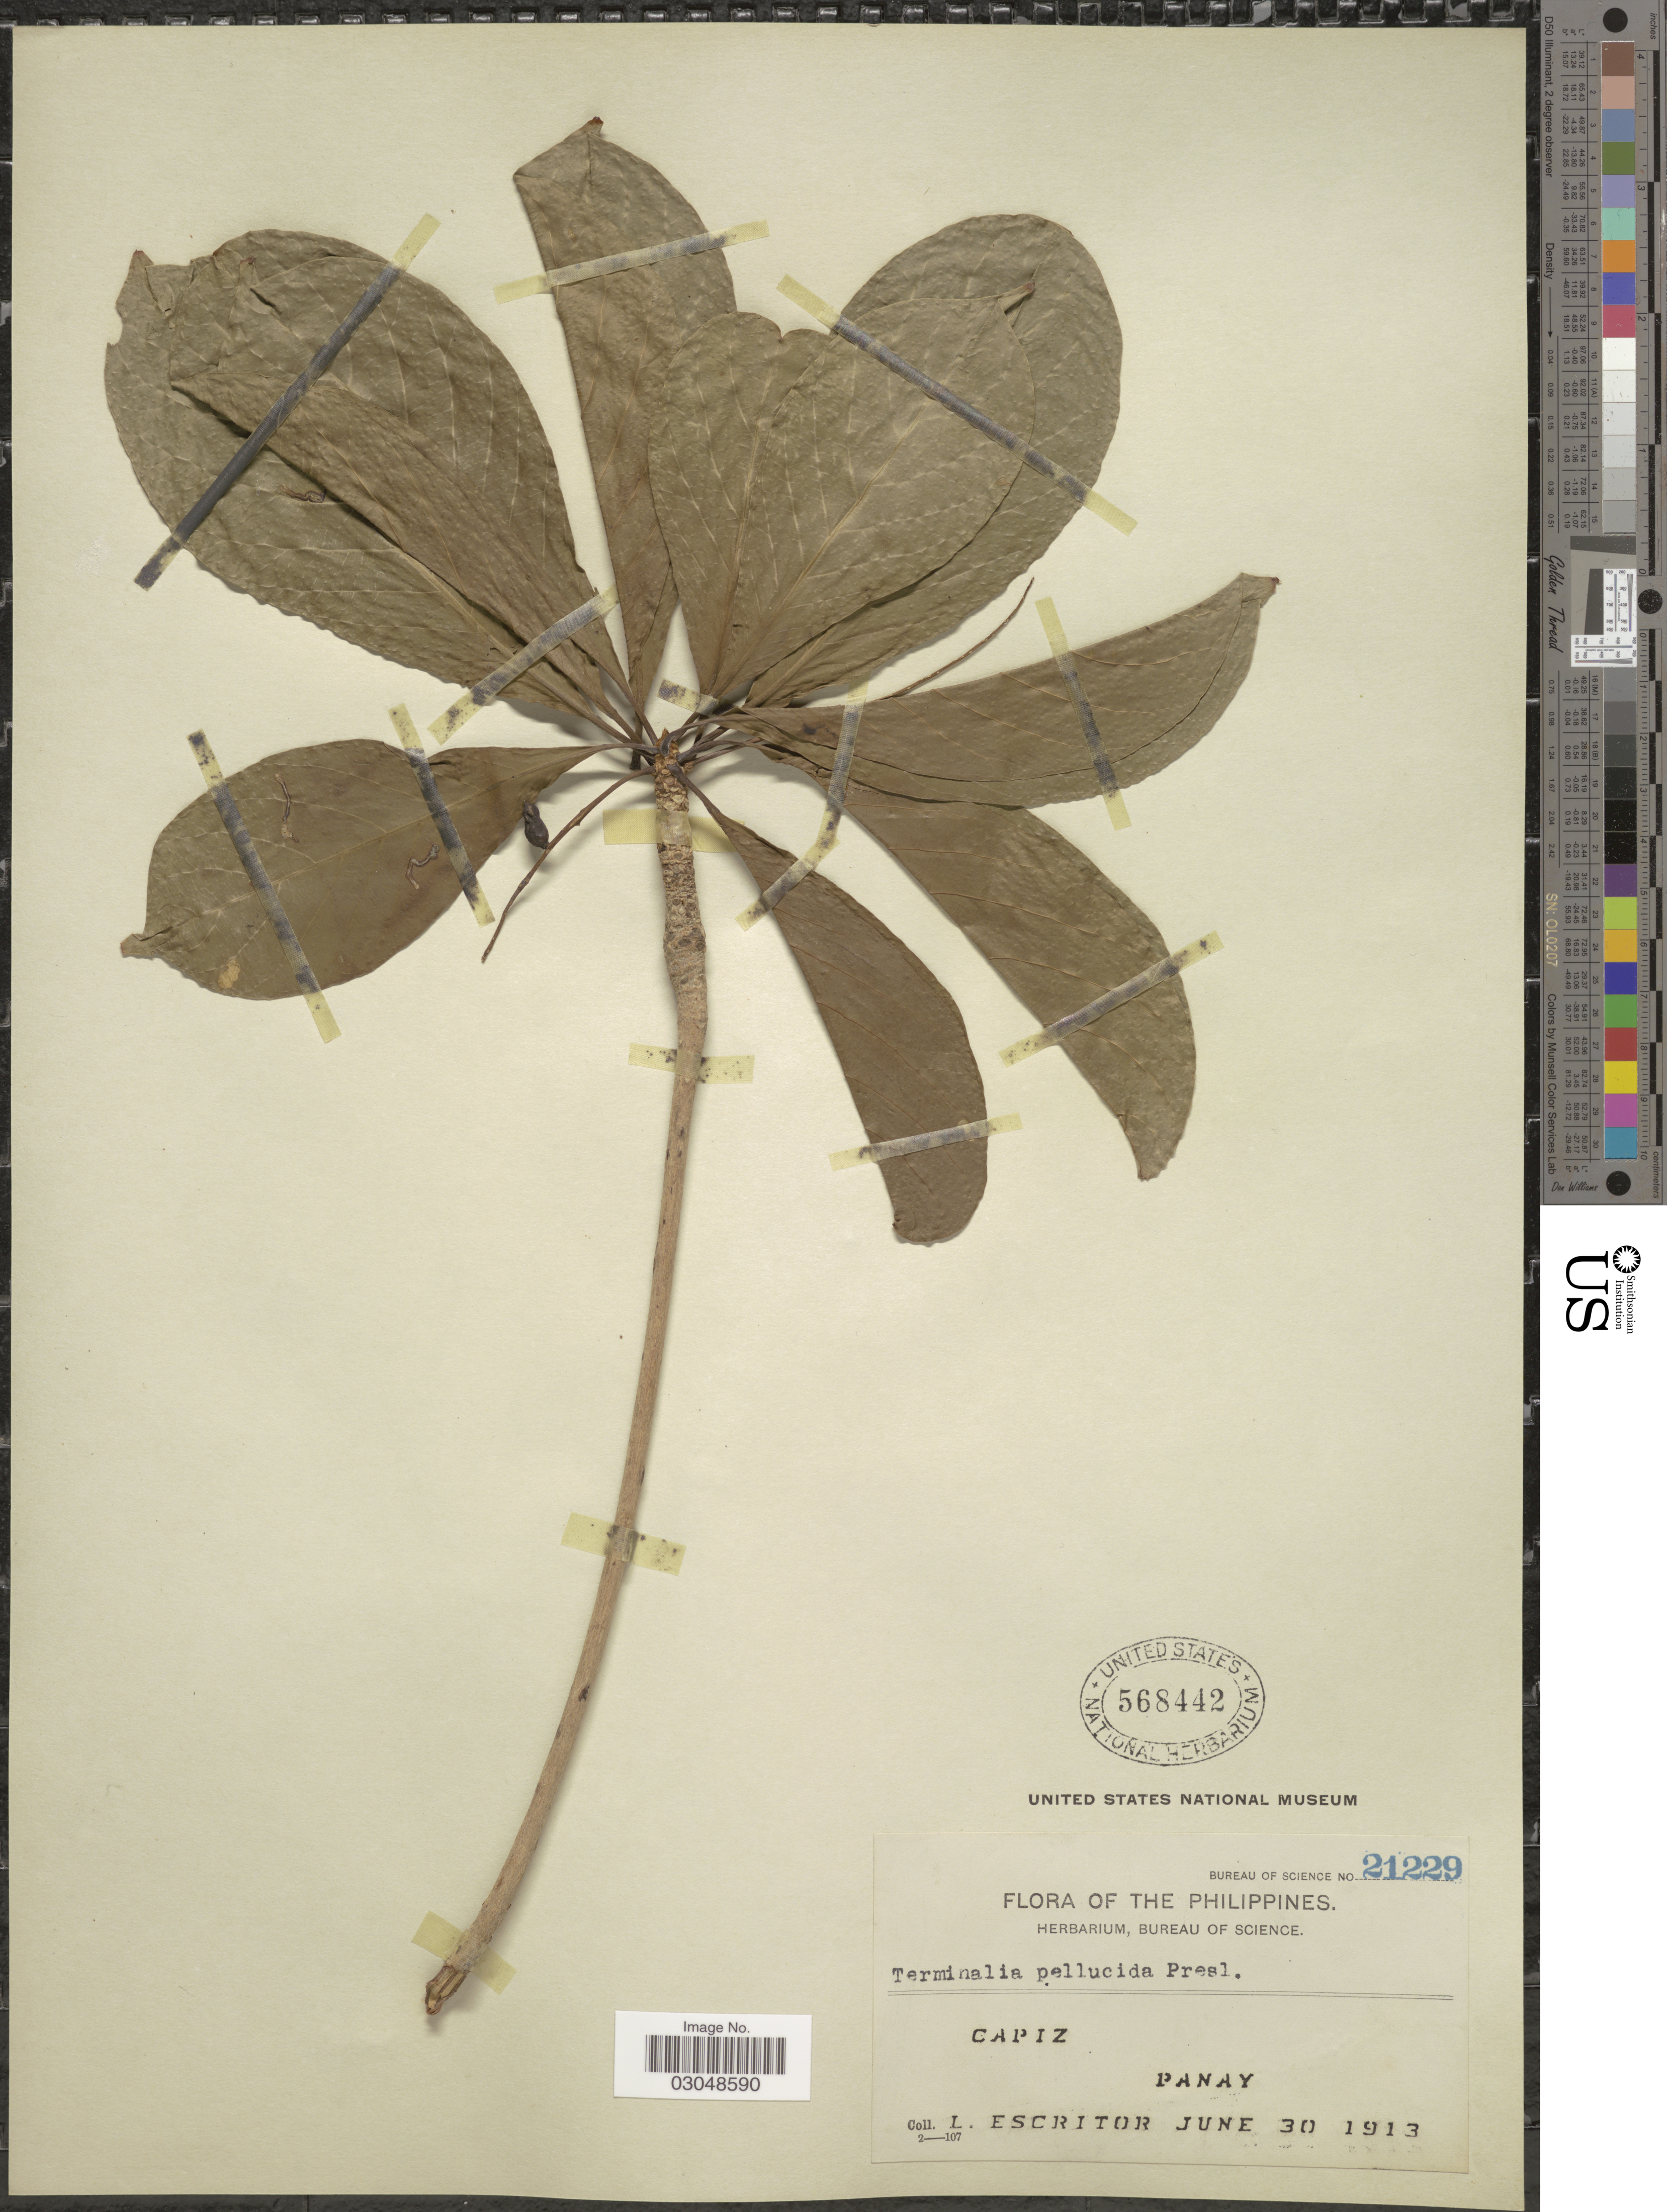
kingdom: Plantae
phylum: Tracheophyta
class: Magnoliopsida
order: Myrtales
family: Combretaceae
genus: Terminalia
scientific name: Terminalia pellucida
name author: C. Presl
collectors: L. Escritor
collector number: Bureau of science 21229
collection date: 1913-06-30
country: Philippines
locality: Capiz, Panay.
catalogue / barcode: US 568442